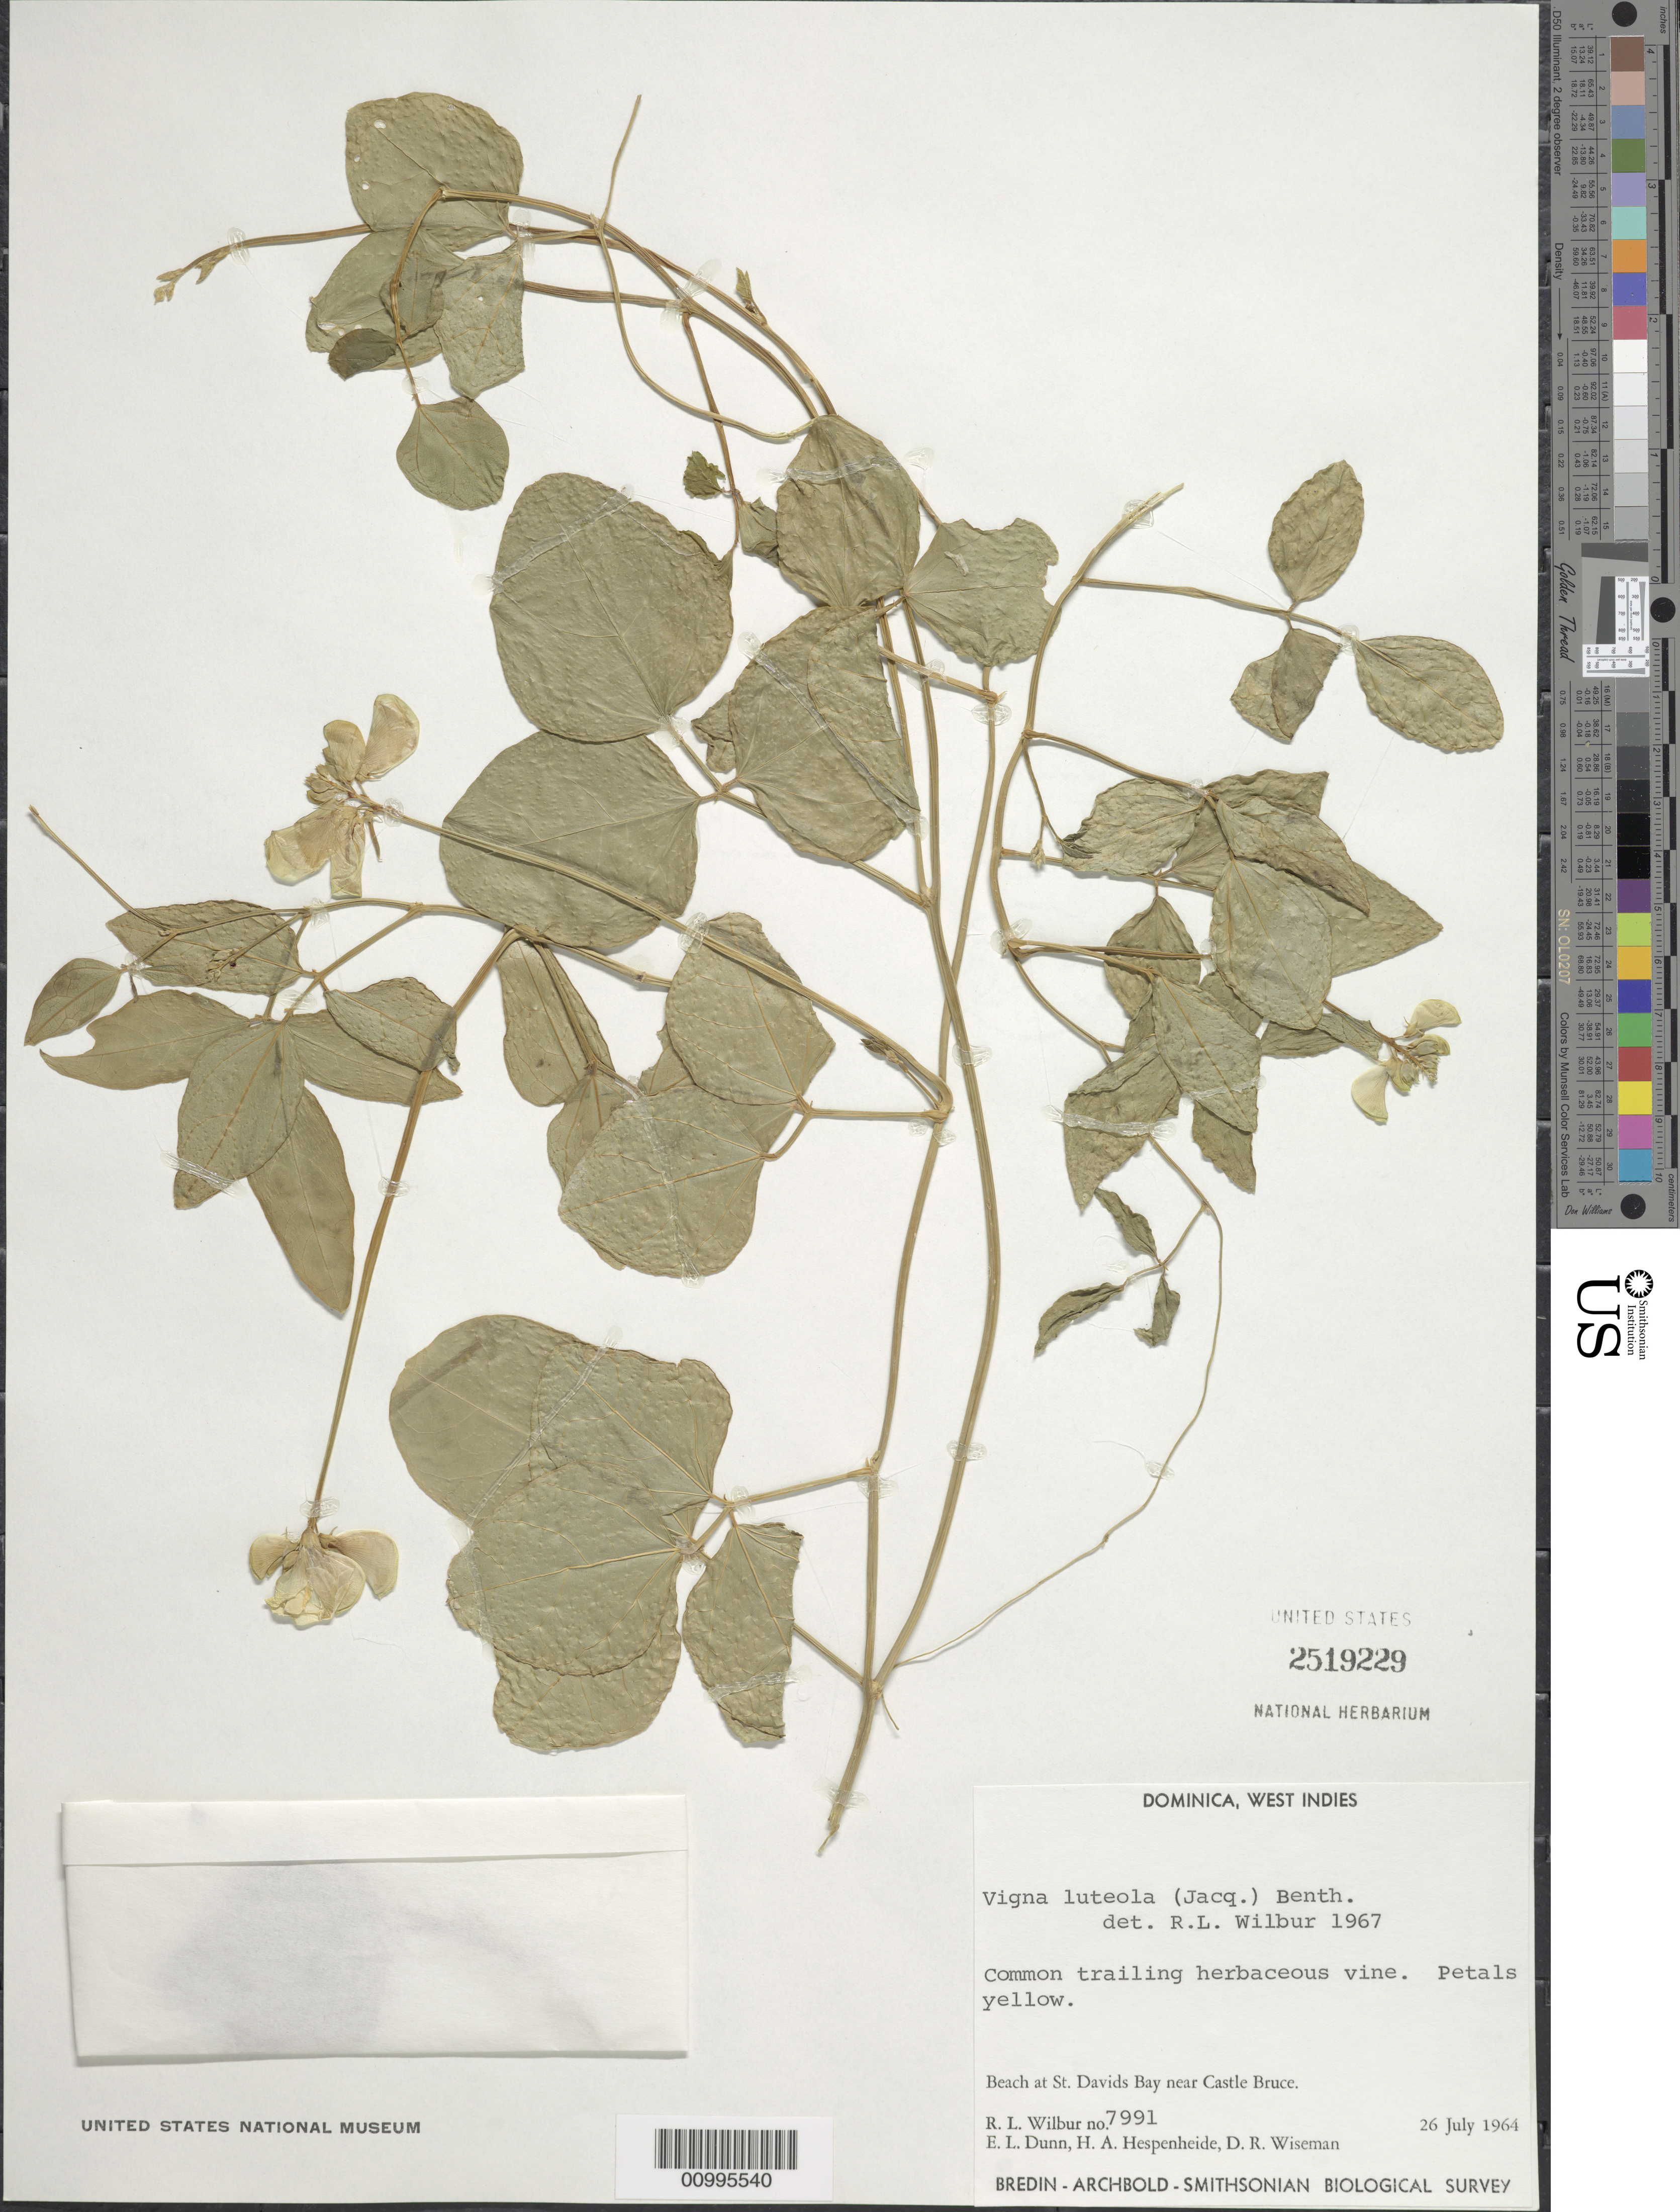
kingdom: Plantae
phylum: Tracheophyta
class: Magnoliopsida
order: Fabales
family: Fabaceae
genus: Vigna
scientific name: Vigna luteola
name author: (Jacq.) Benth.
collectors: R. L. Wilbur, E. Dunn, H. A. Hespenheide & D. R. Wiseman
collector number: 7991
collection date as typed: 26 Jul 1964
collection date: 1964-07-26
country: Dominica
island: Dominica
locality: Beach at St. Davids Bay near Castle Bruce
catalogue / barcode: US 2519229